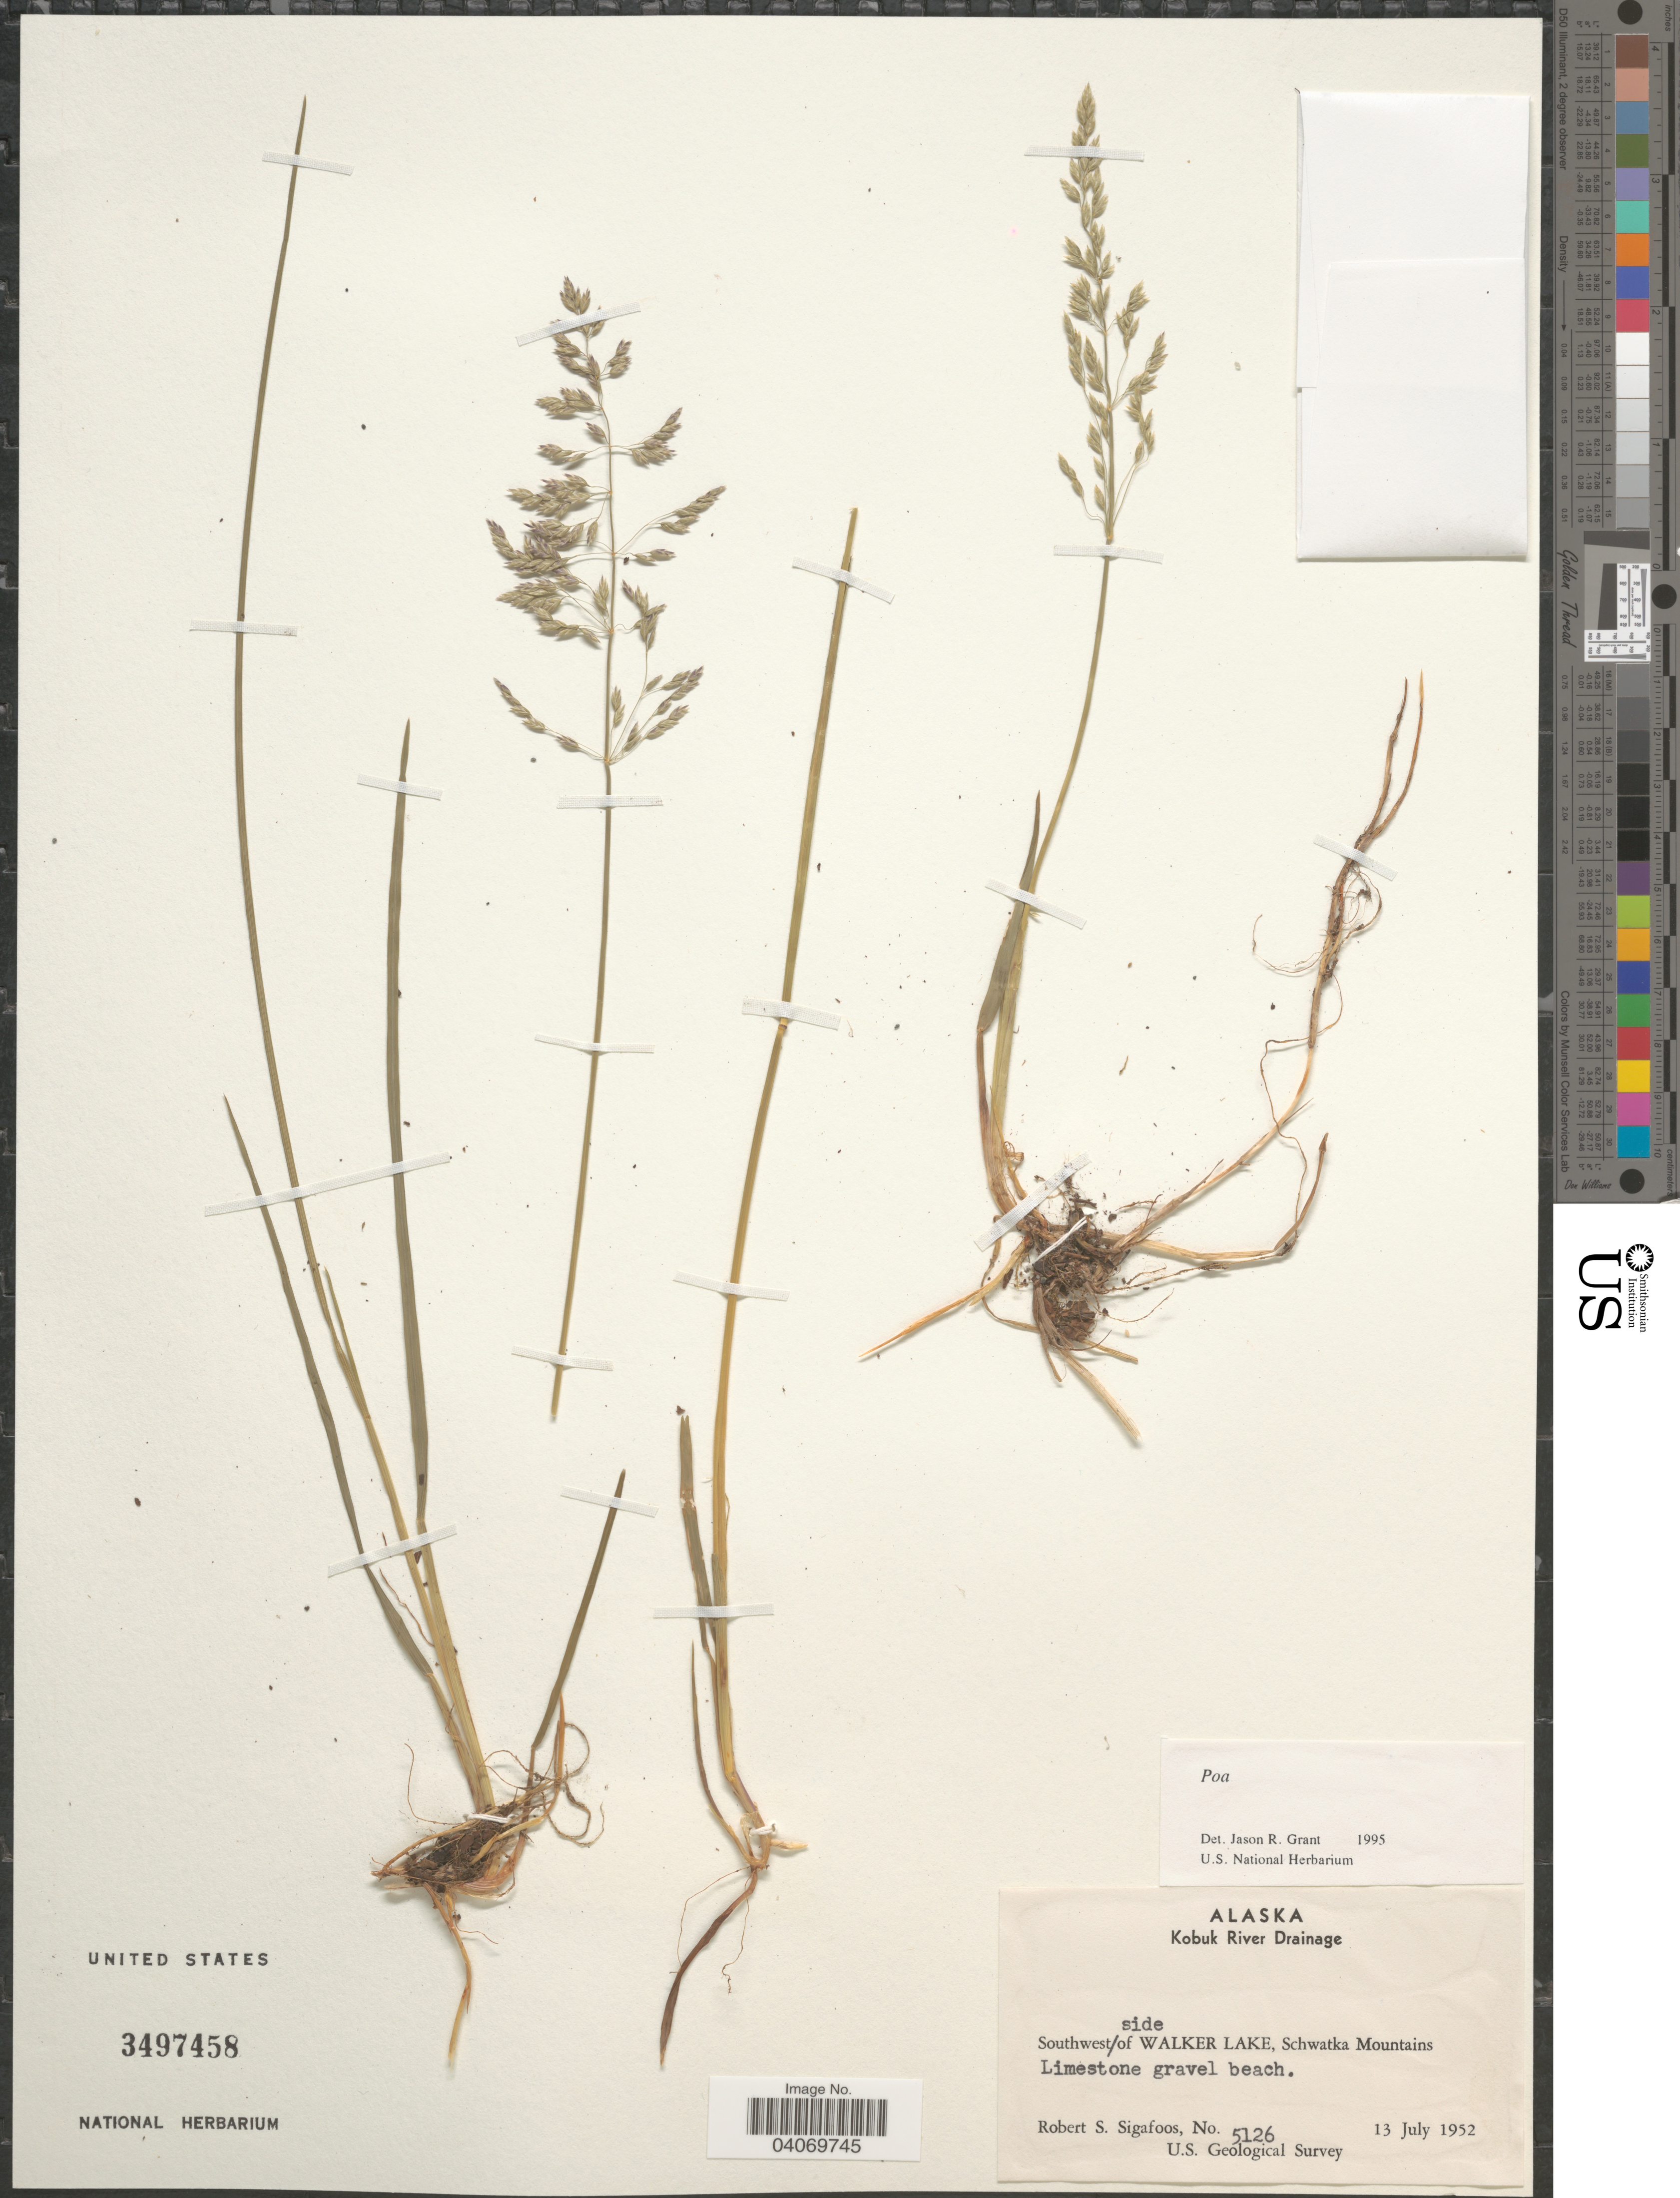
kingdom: Plantae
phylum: Tracheophyta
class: Liliopsida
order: Poales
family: Poaceae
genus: Poa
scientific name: Poa sp.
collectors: R. Sigafoos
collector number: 5126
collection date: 1952-07-13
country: United States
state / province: Alaska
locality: Kobuk River Drainage. Southwest side of Walker Lake, Schwatka Mountains. Limestone gravel beach. U.S. Geological Survey.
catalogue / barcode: US 3497458